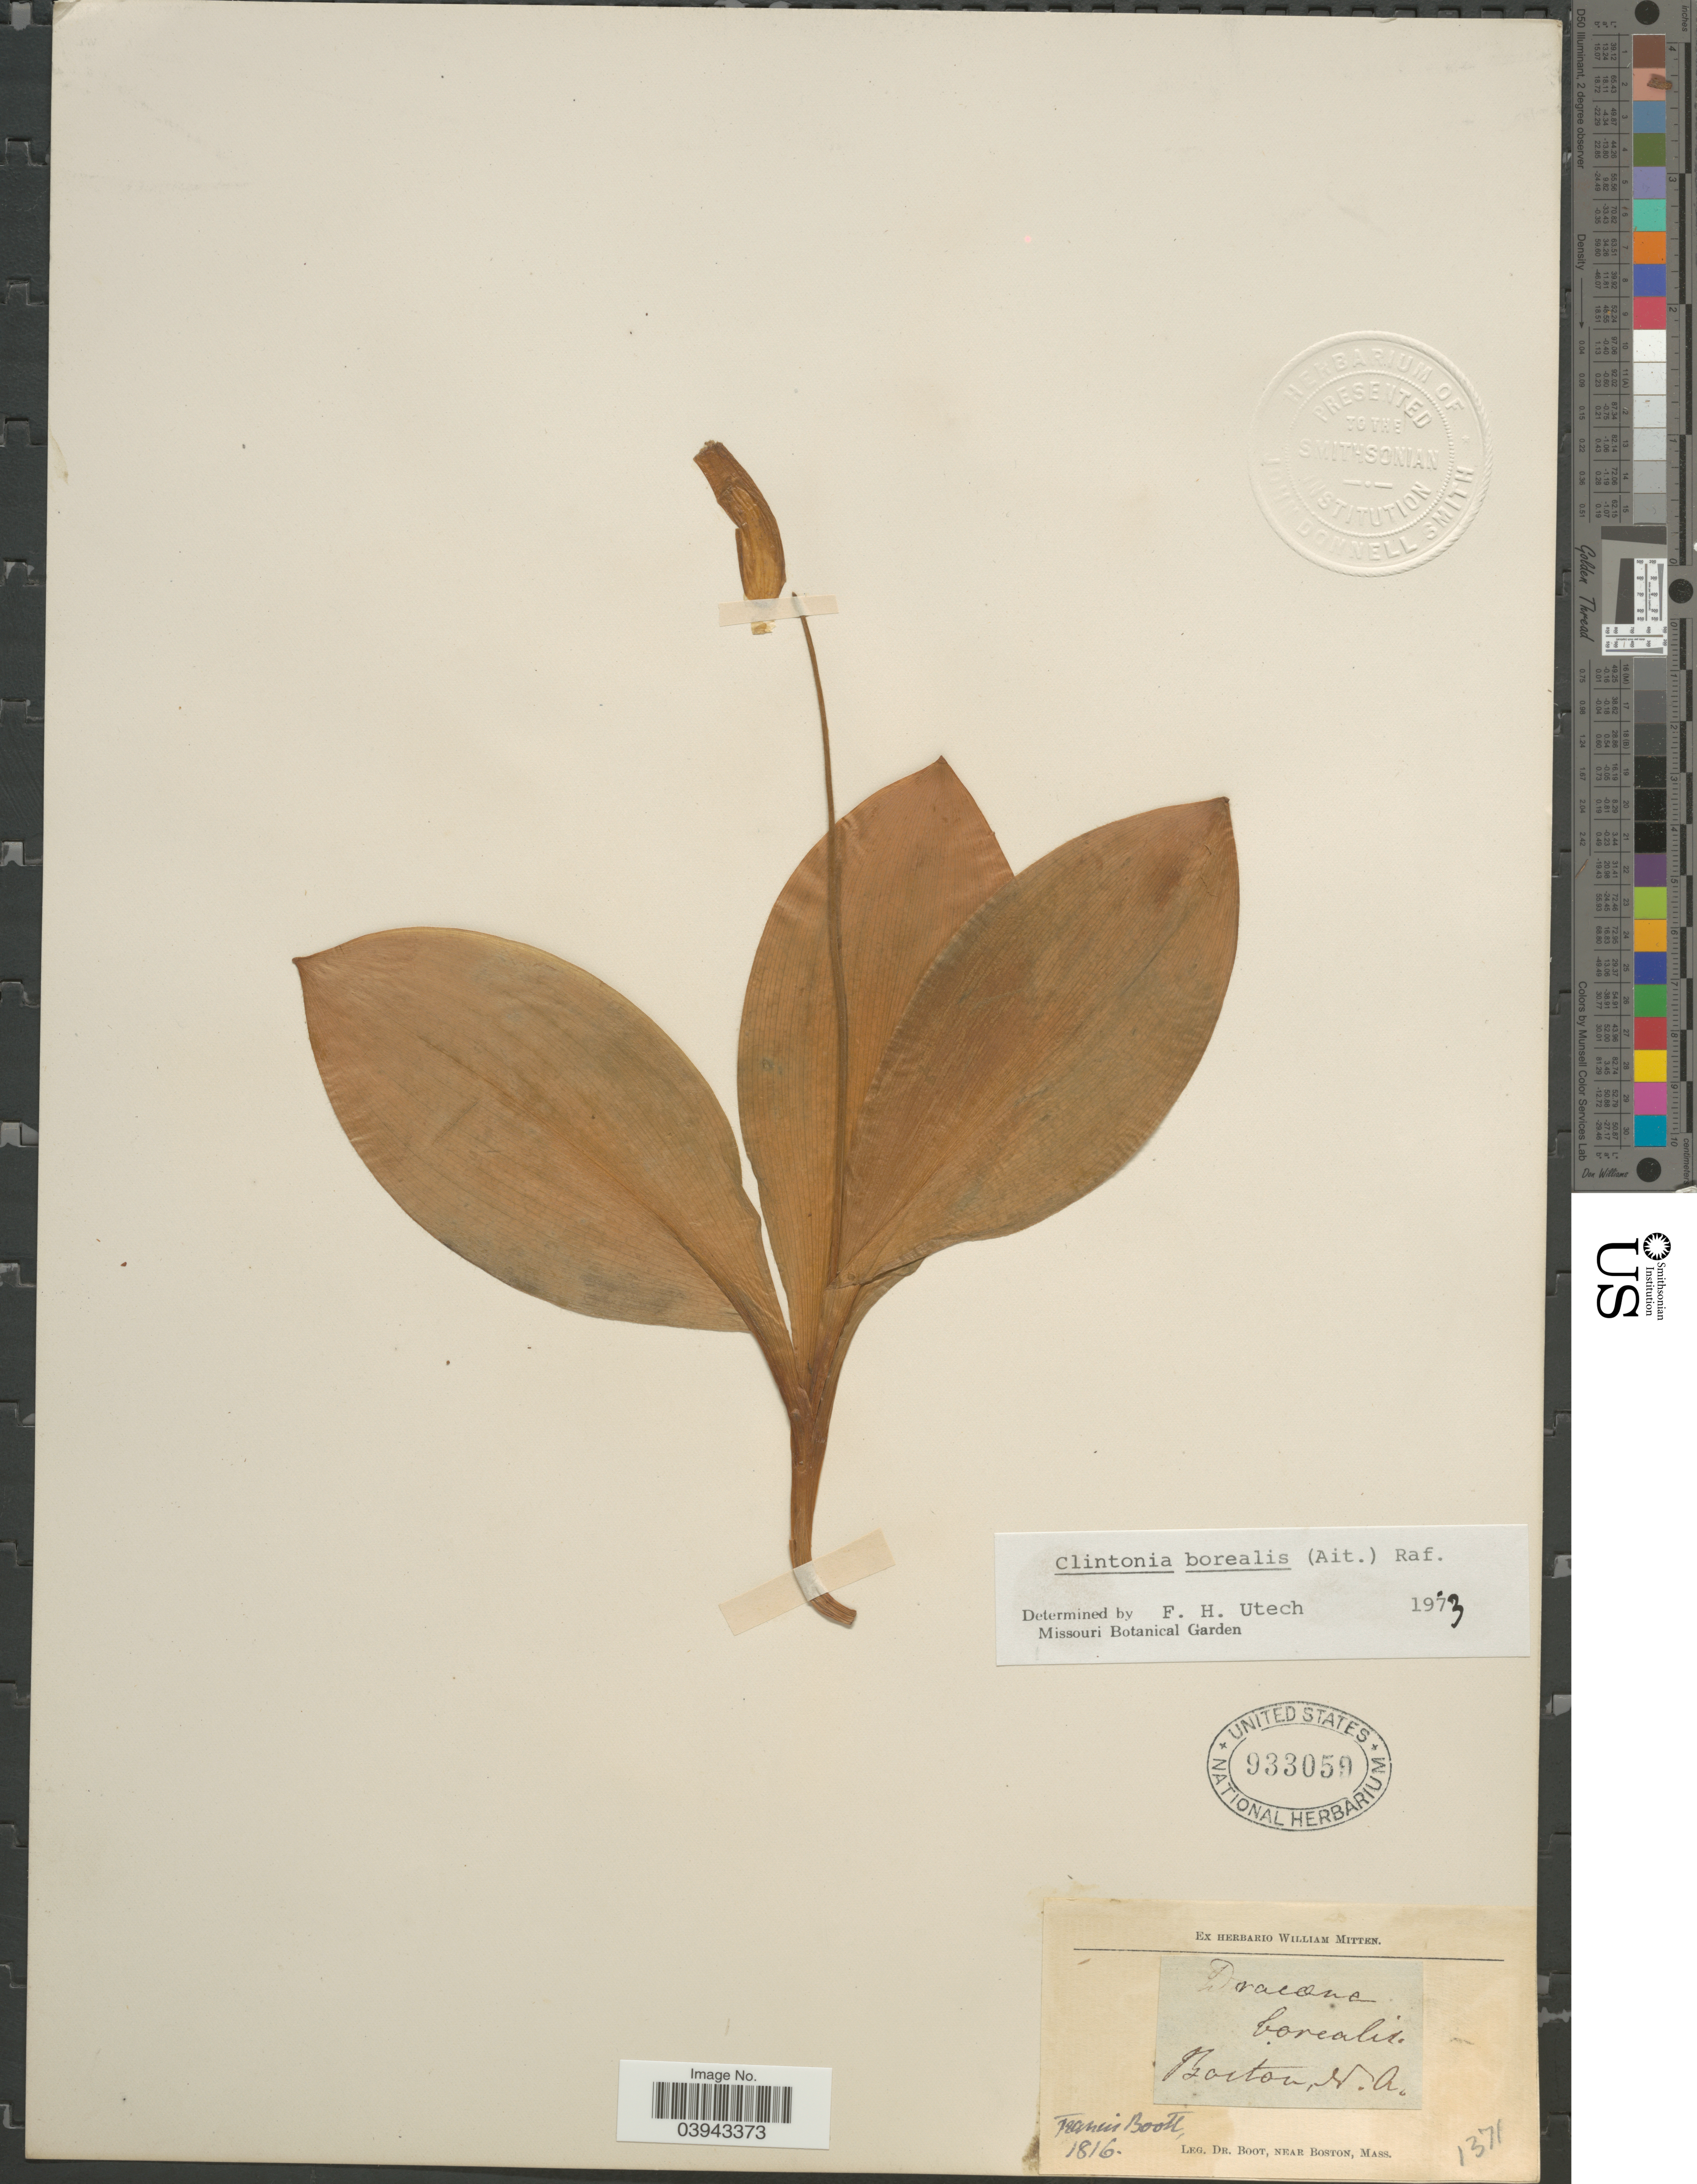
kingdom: Plantae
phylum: Tracheophyta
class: Liliopsida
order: Liliales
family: Liliaceae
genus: Clintonia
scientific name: Clintonia borealis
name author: (Aiton) Raf.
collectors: Boot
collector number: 1371?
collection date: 1816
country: United States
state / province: Massachusetts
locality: Boston, M.A.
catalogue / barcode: US 933059